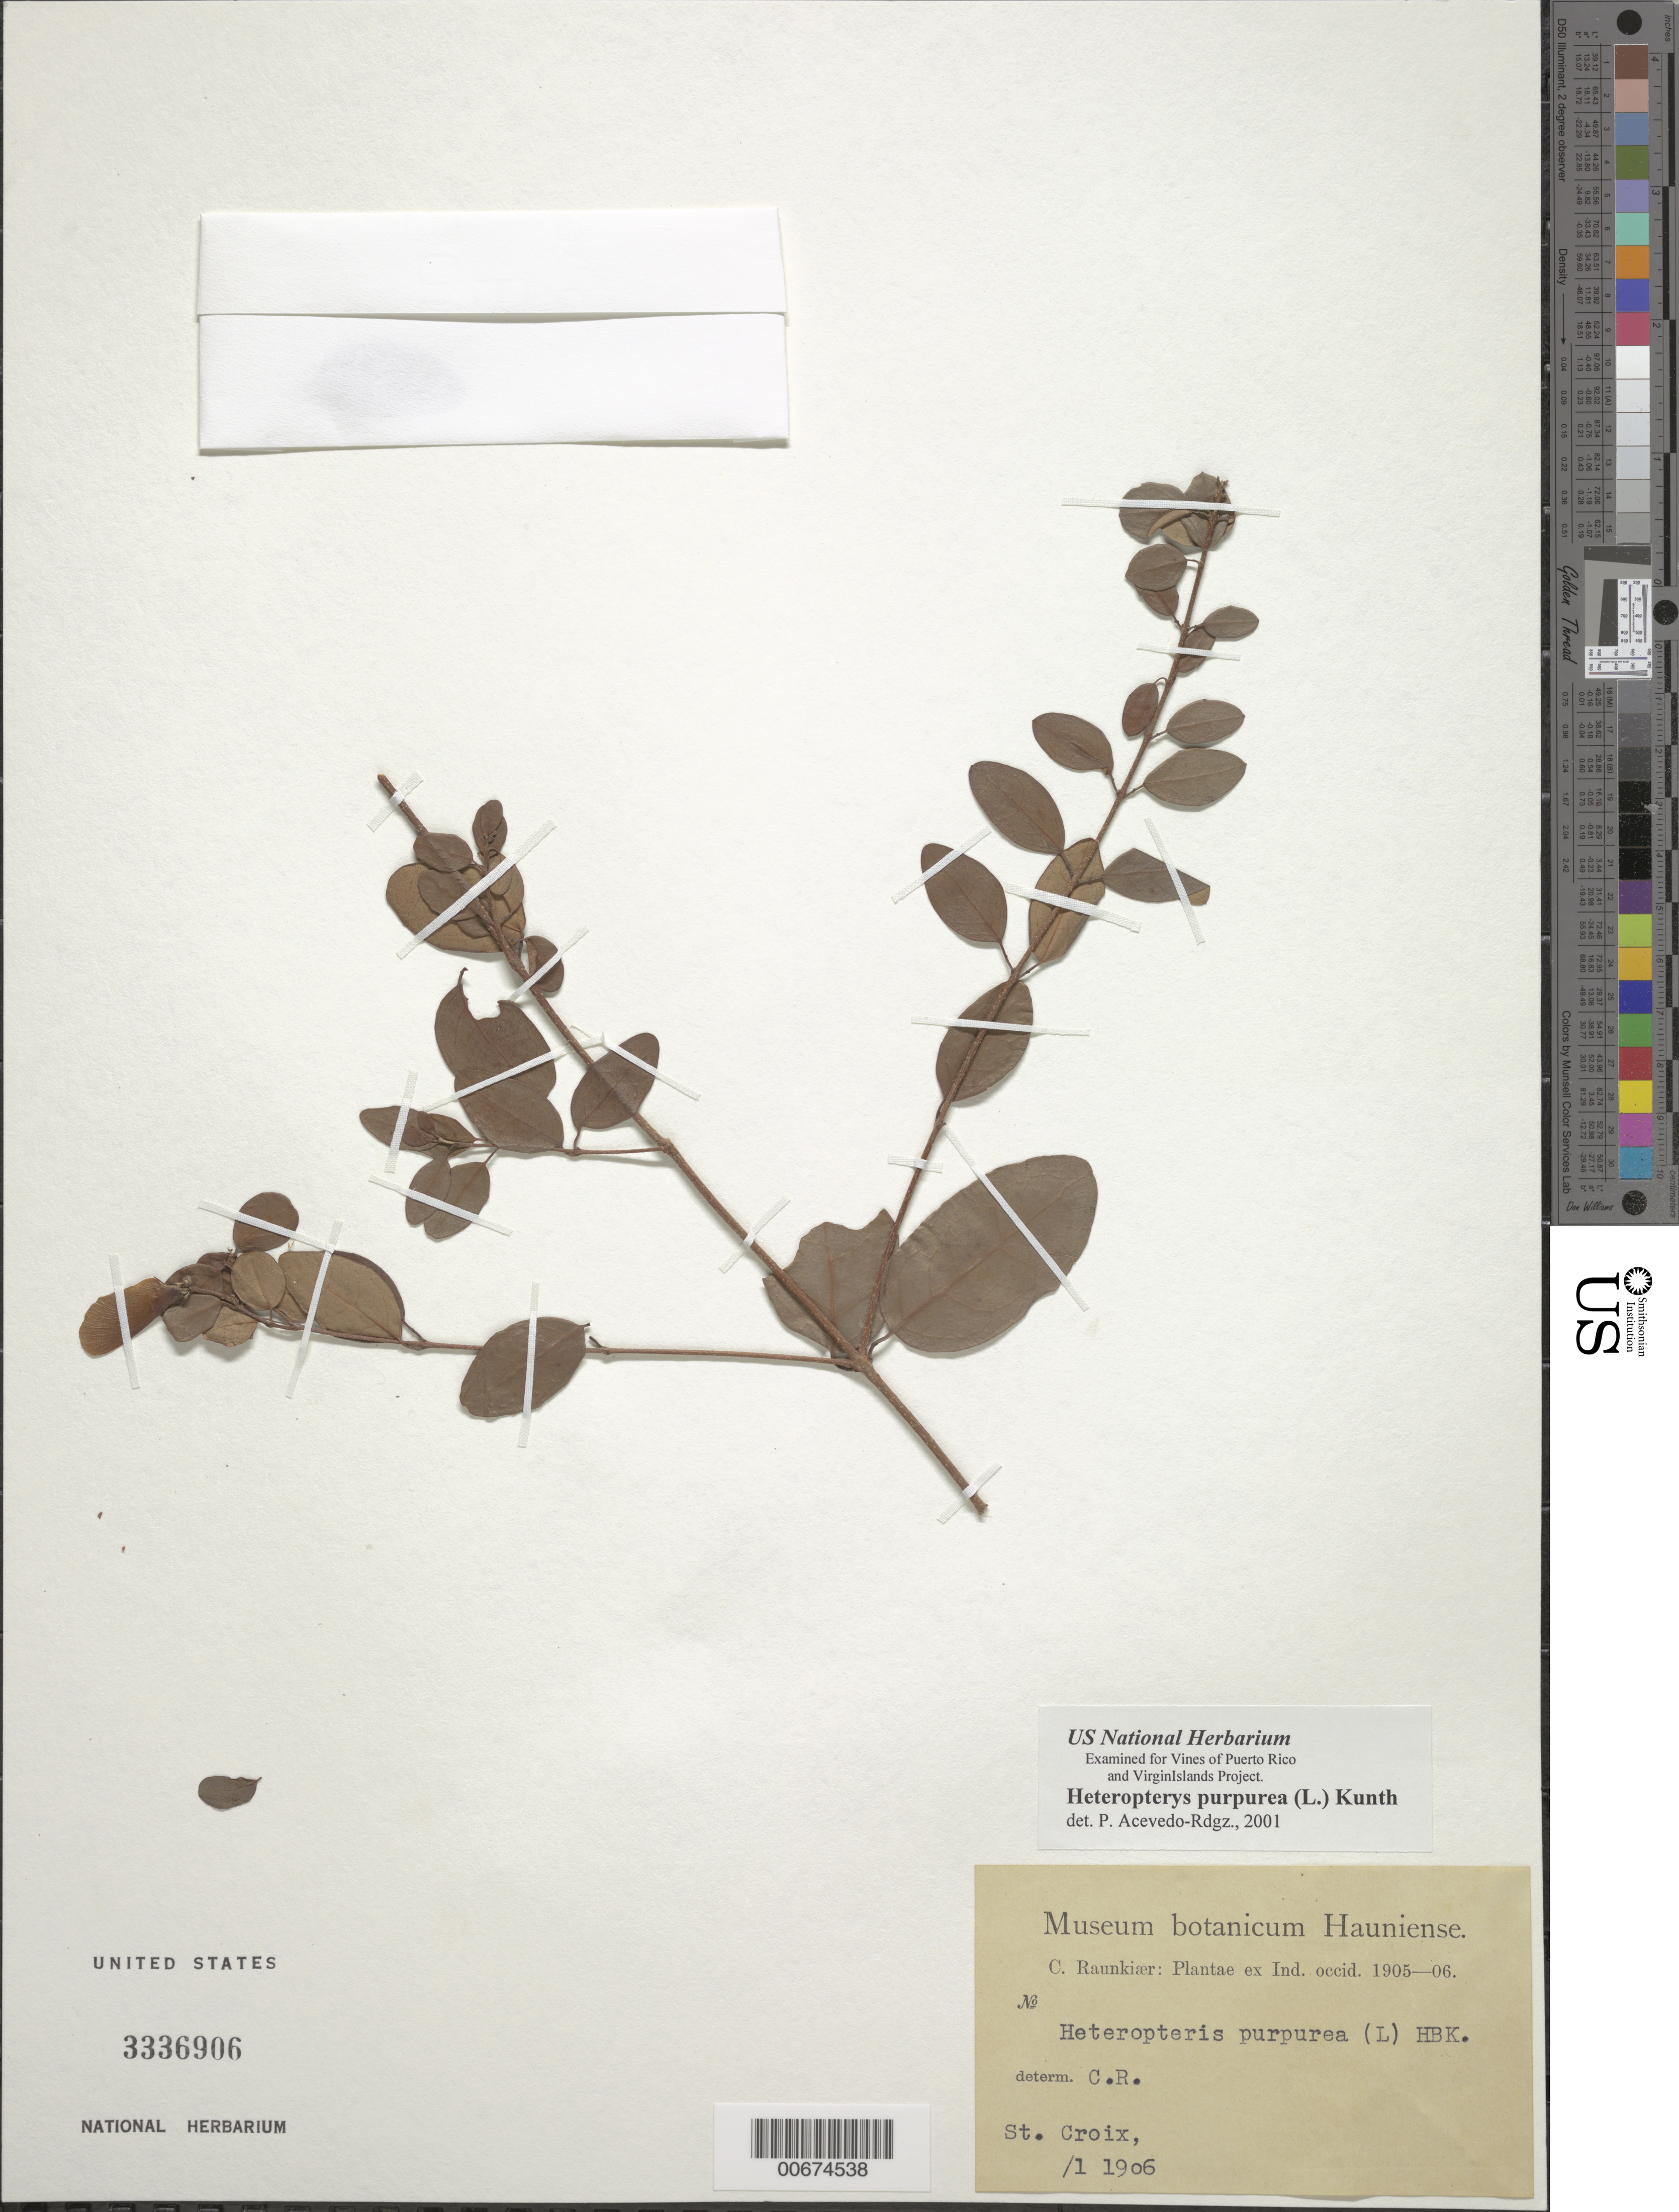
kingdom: Plantae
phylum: Tracheophyta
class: Magnoliopsida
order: Malpighiales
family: Malpighiaceae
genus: Heteropterys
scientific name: Heteropterys purpurea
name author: (L.) Kunth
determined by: Acevedo-Rodríguez, P., (BOT), Smithsonian Institution - National Museum of Natural History (UNITED STATES)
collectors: C. Raunkiær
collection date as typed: Jan 1906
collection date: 1906-01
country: U.S. Virgin Islands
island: St. Croix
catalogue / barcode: US 3336906